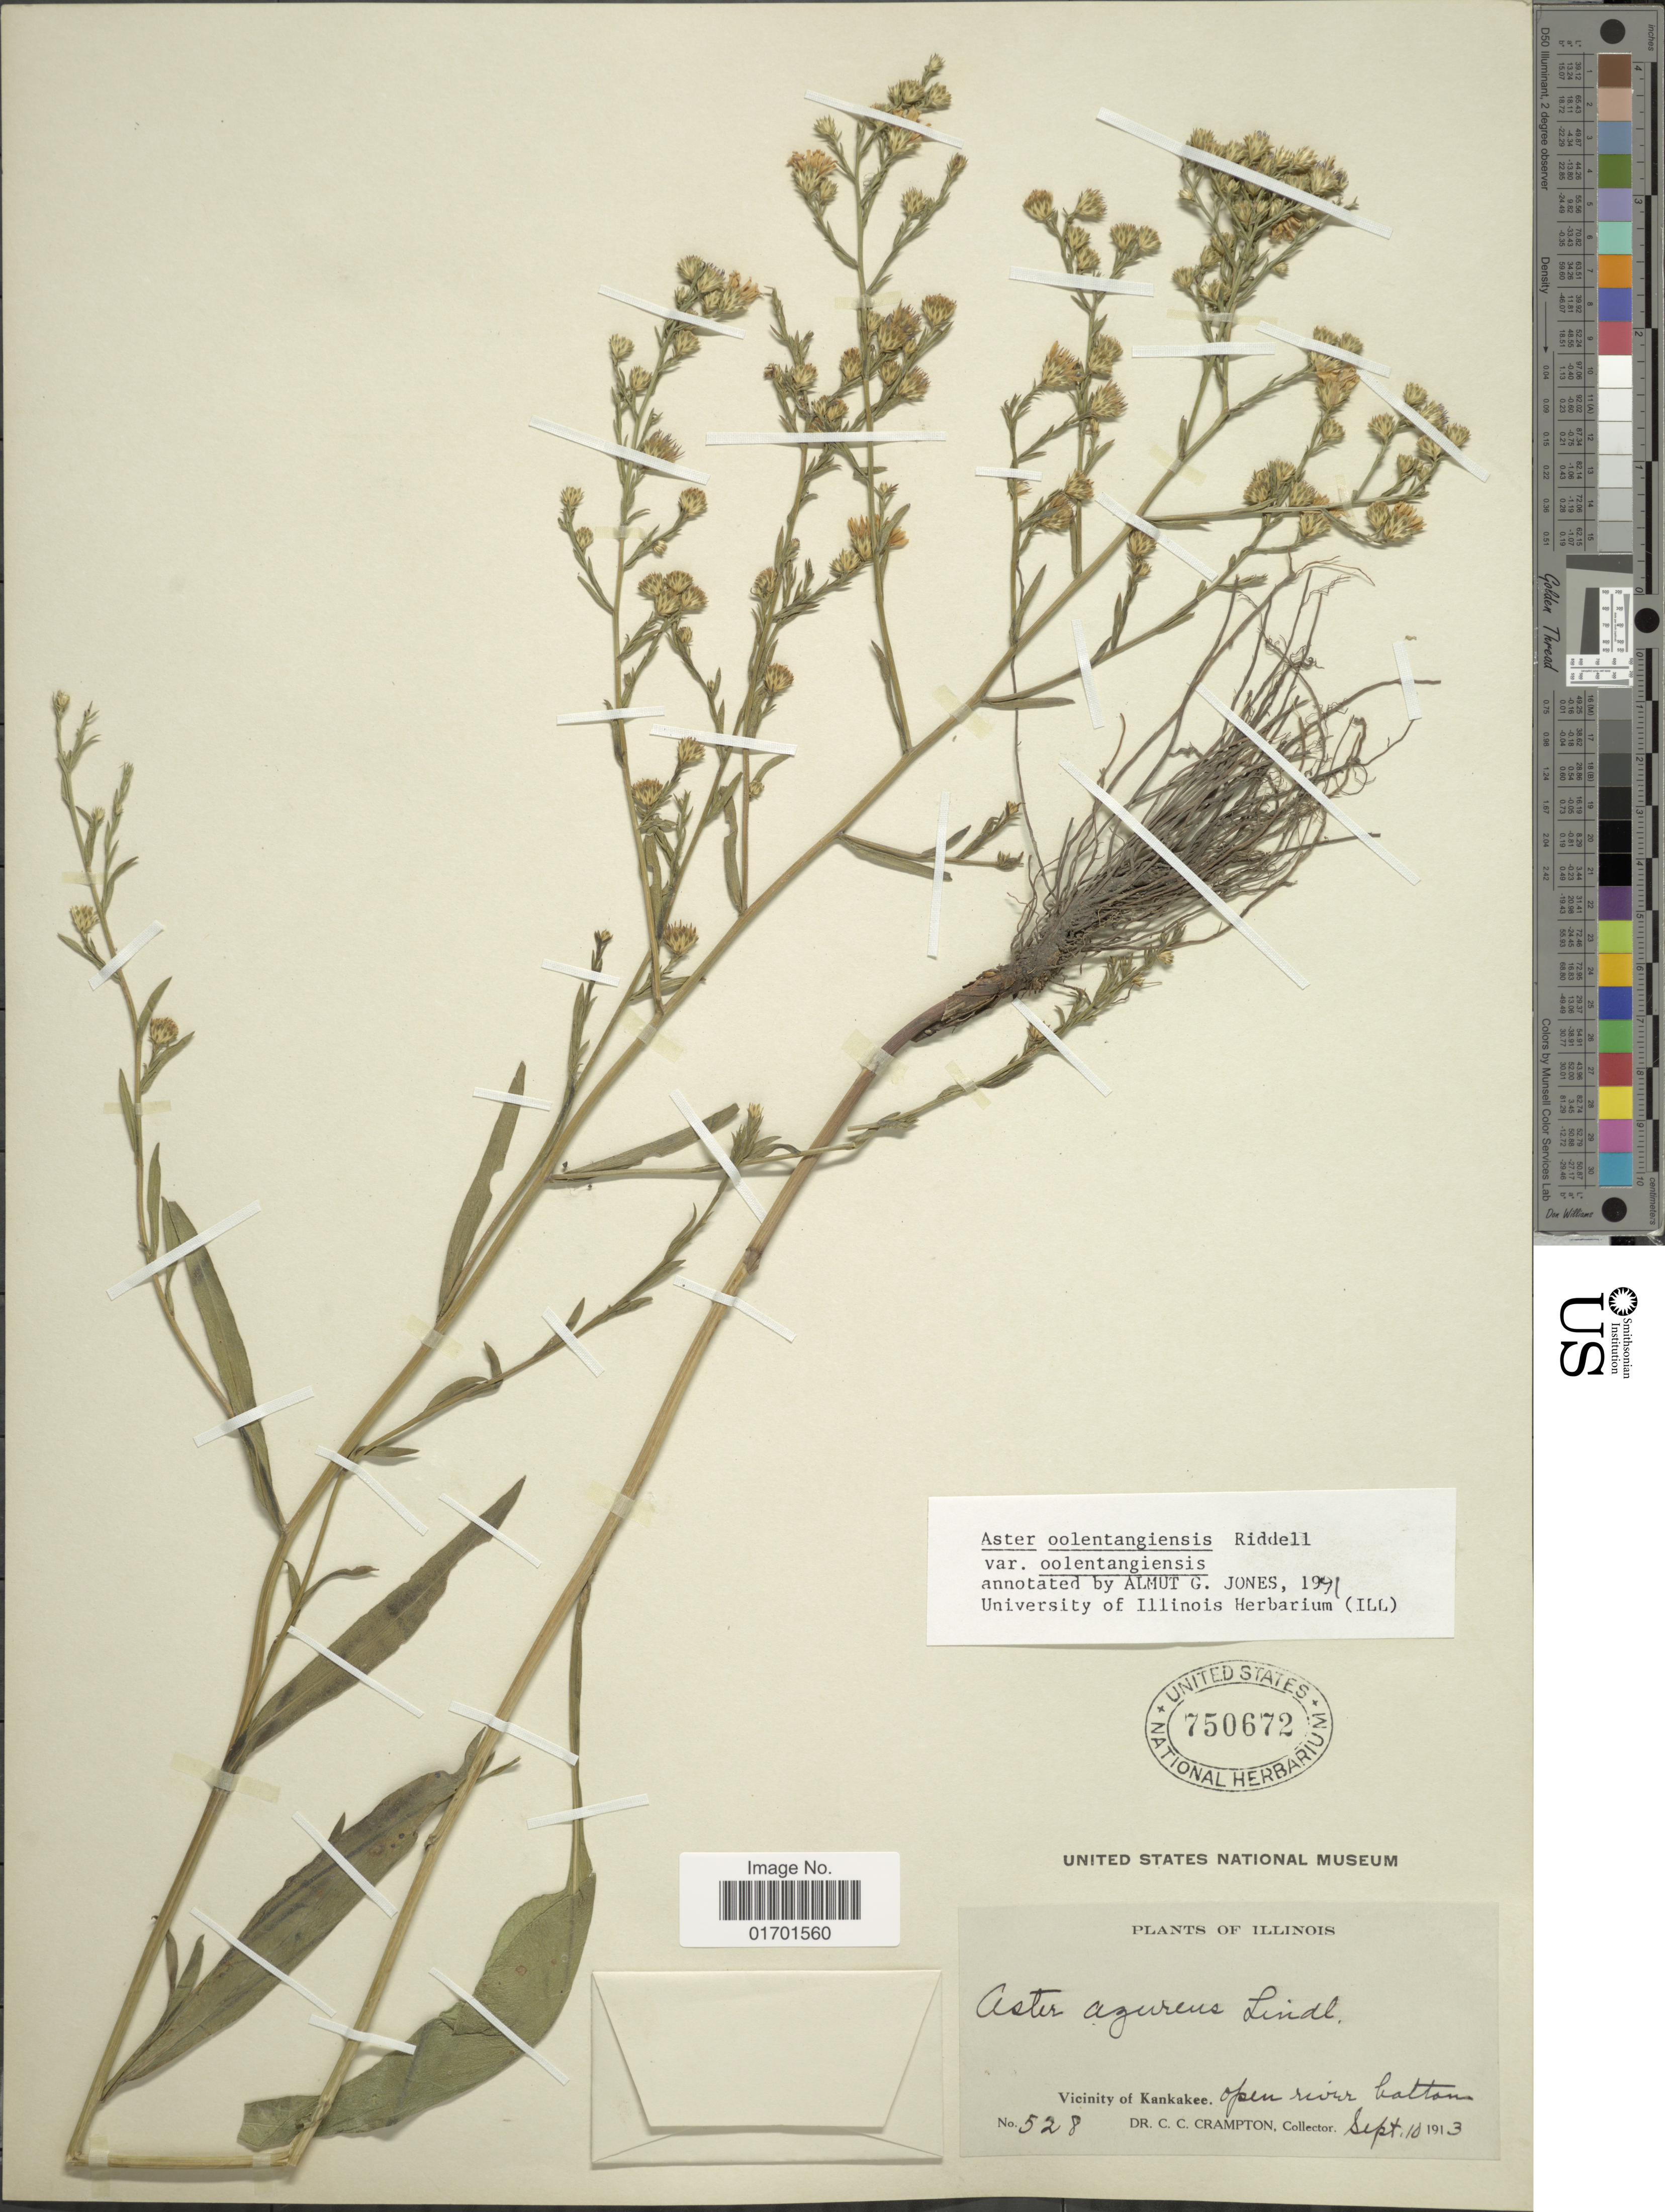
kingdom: Plantae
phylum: Tracheophyta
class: Magnoliopsida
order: Asterales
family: Asteraceae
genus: Symphyotrichum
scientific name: Symphyotrichum oolentangiense var. oolentangiense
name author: G.L. Nesom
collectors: C. Crampton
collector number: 528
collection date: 1913-09-10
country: United States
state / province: Illinois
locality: Vicinity of Kankakee.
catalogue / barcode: US 750672